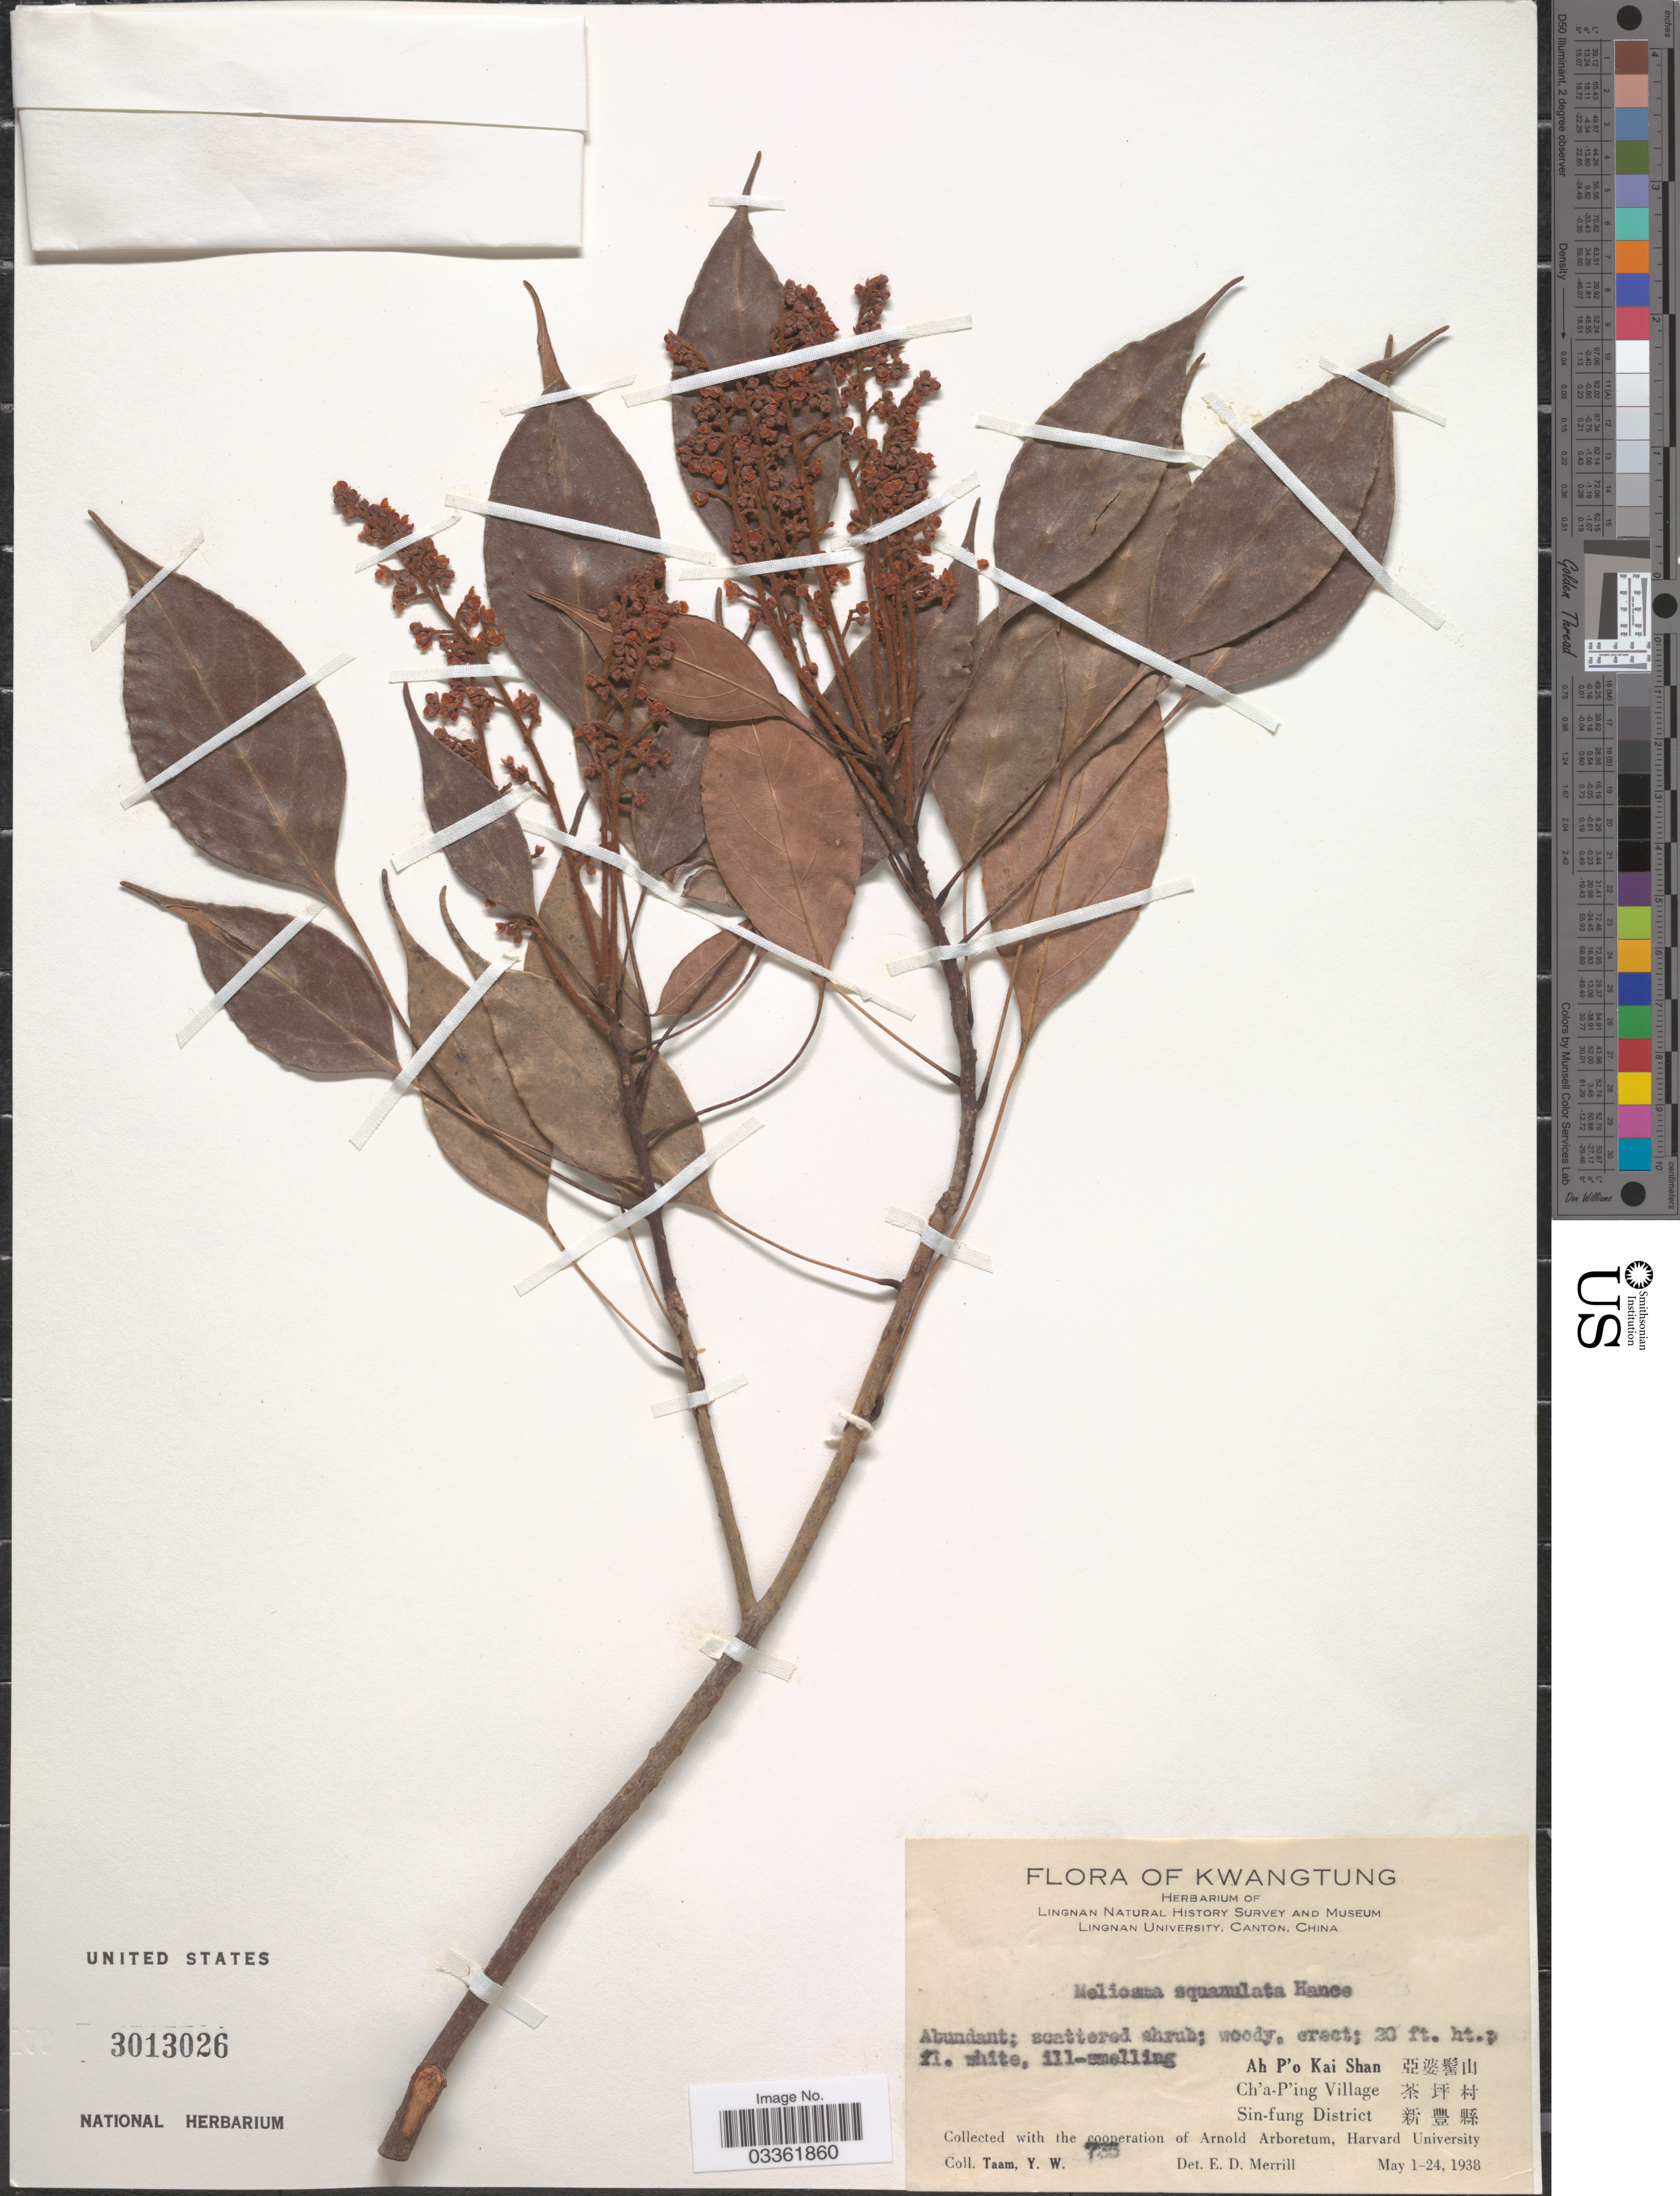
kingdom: Plantae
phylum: Tracheophyta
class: Magnoliopsida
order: Proteales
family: Sabiaceae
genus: Meliosma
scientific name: Meliosma squamulata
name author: Hance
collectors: Y. W. Taam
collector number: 735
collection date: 1938-05-01/1938-05-24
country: China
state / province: Guangdong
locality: Kwangtung, Ah P'o Kai Shan X, Ch'a-P'ing Village X, Sin-fung District X.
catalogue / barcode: US 3013026